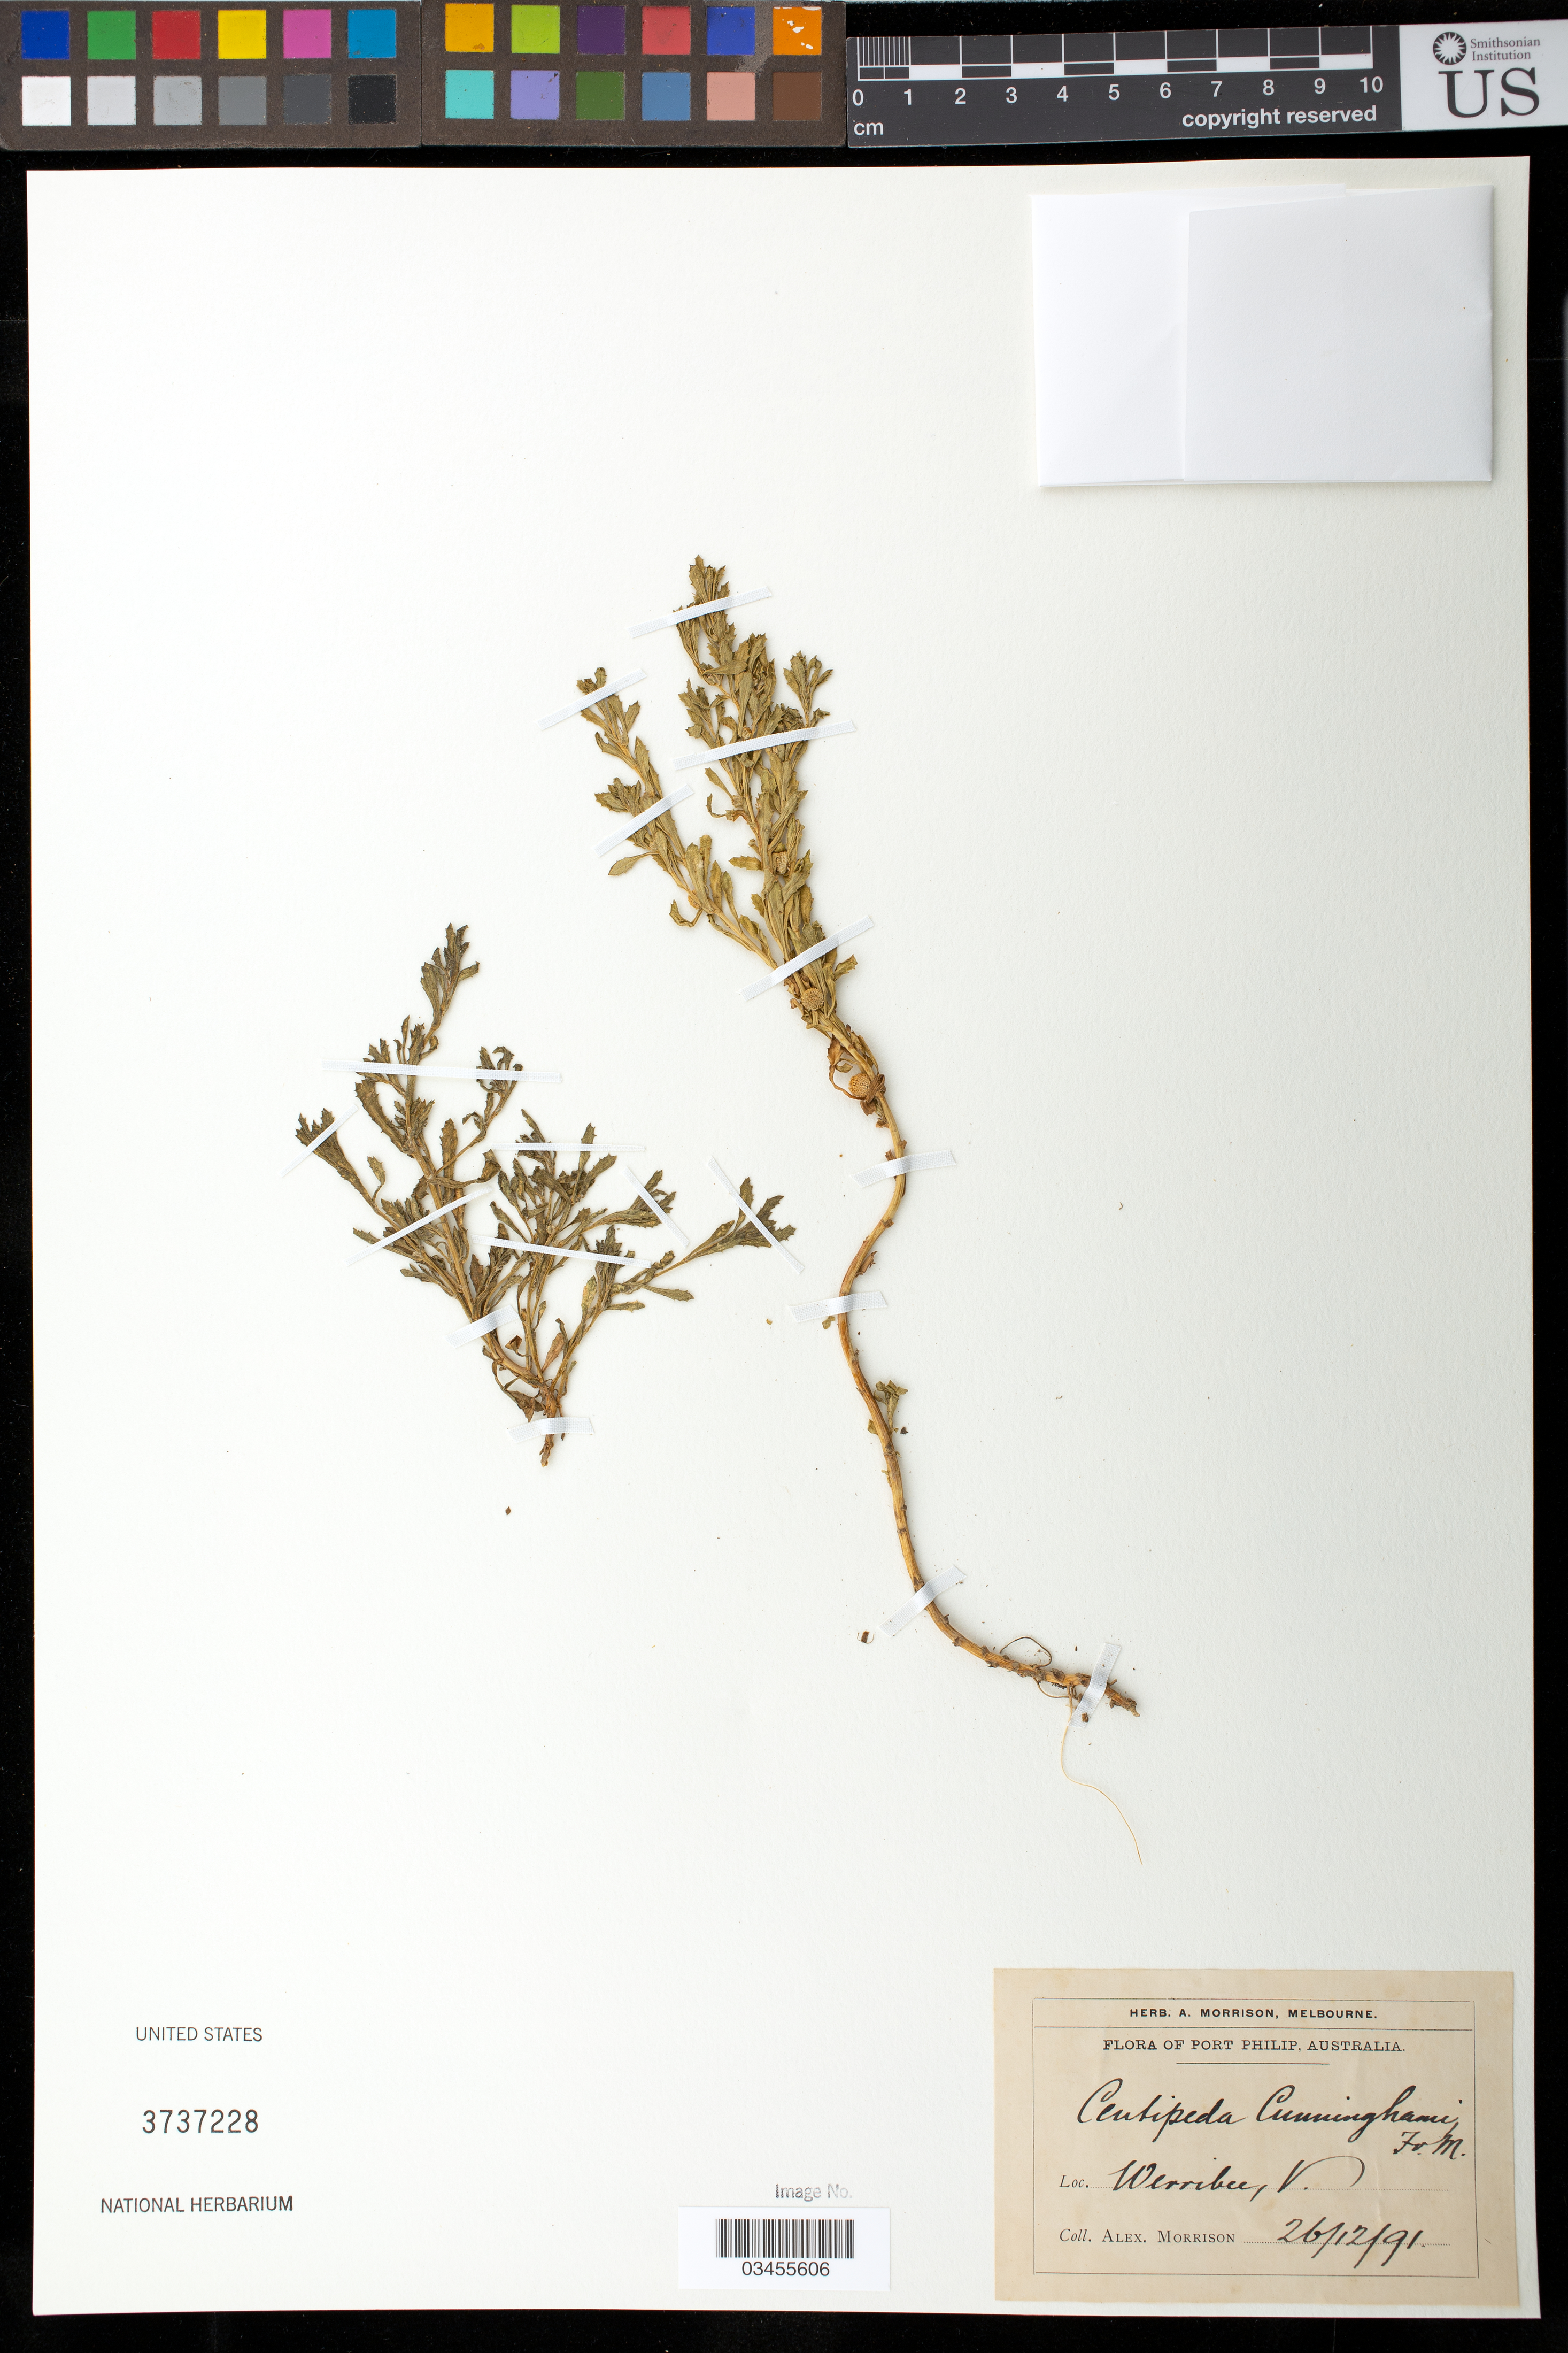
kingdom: Plantae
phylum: Tracheophyta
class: Magnoliopsida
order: Asterales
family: Asteraceae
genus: Centipeda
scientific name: Centipeda cunninghamii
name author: A. Braun & Asch.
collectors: A. Morrison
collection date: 1891-12-26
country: Australia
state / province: Victoria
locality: Werribu, Victoria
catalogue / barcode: US 3737228